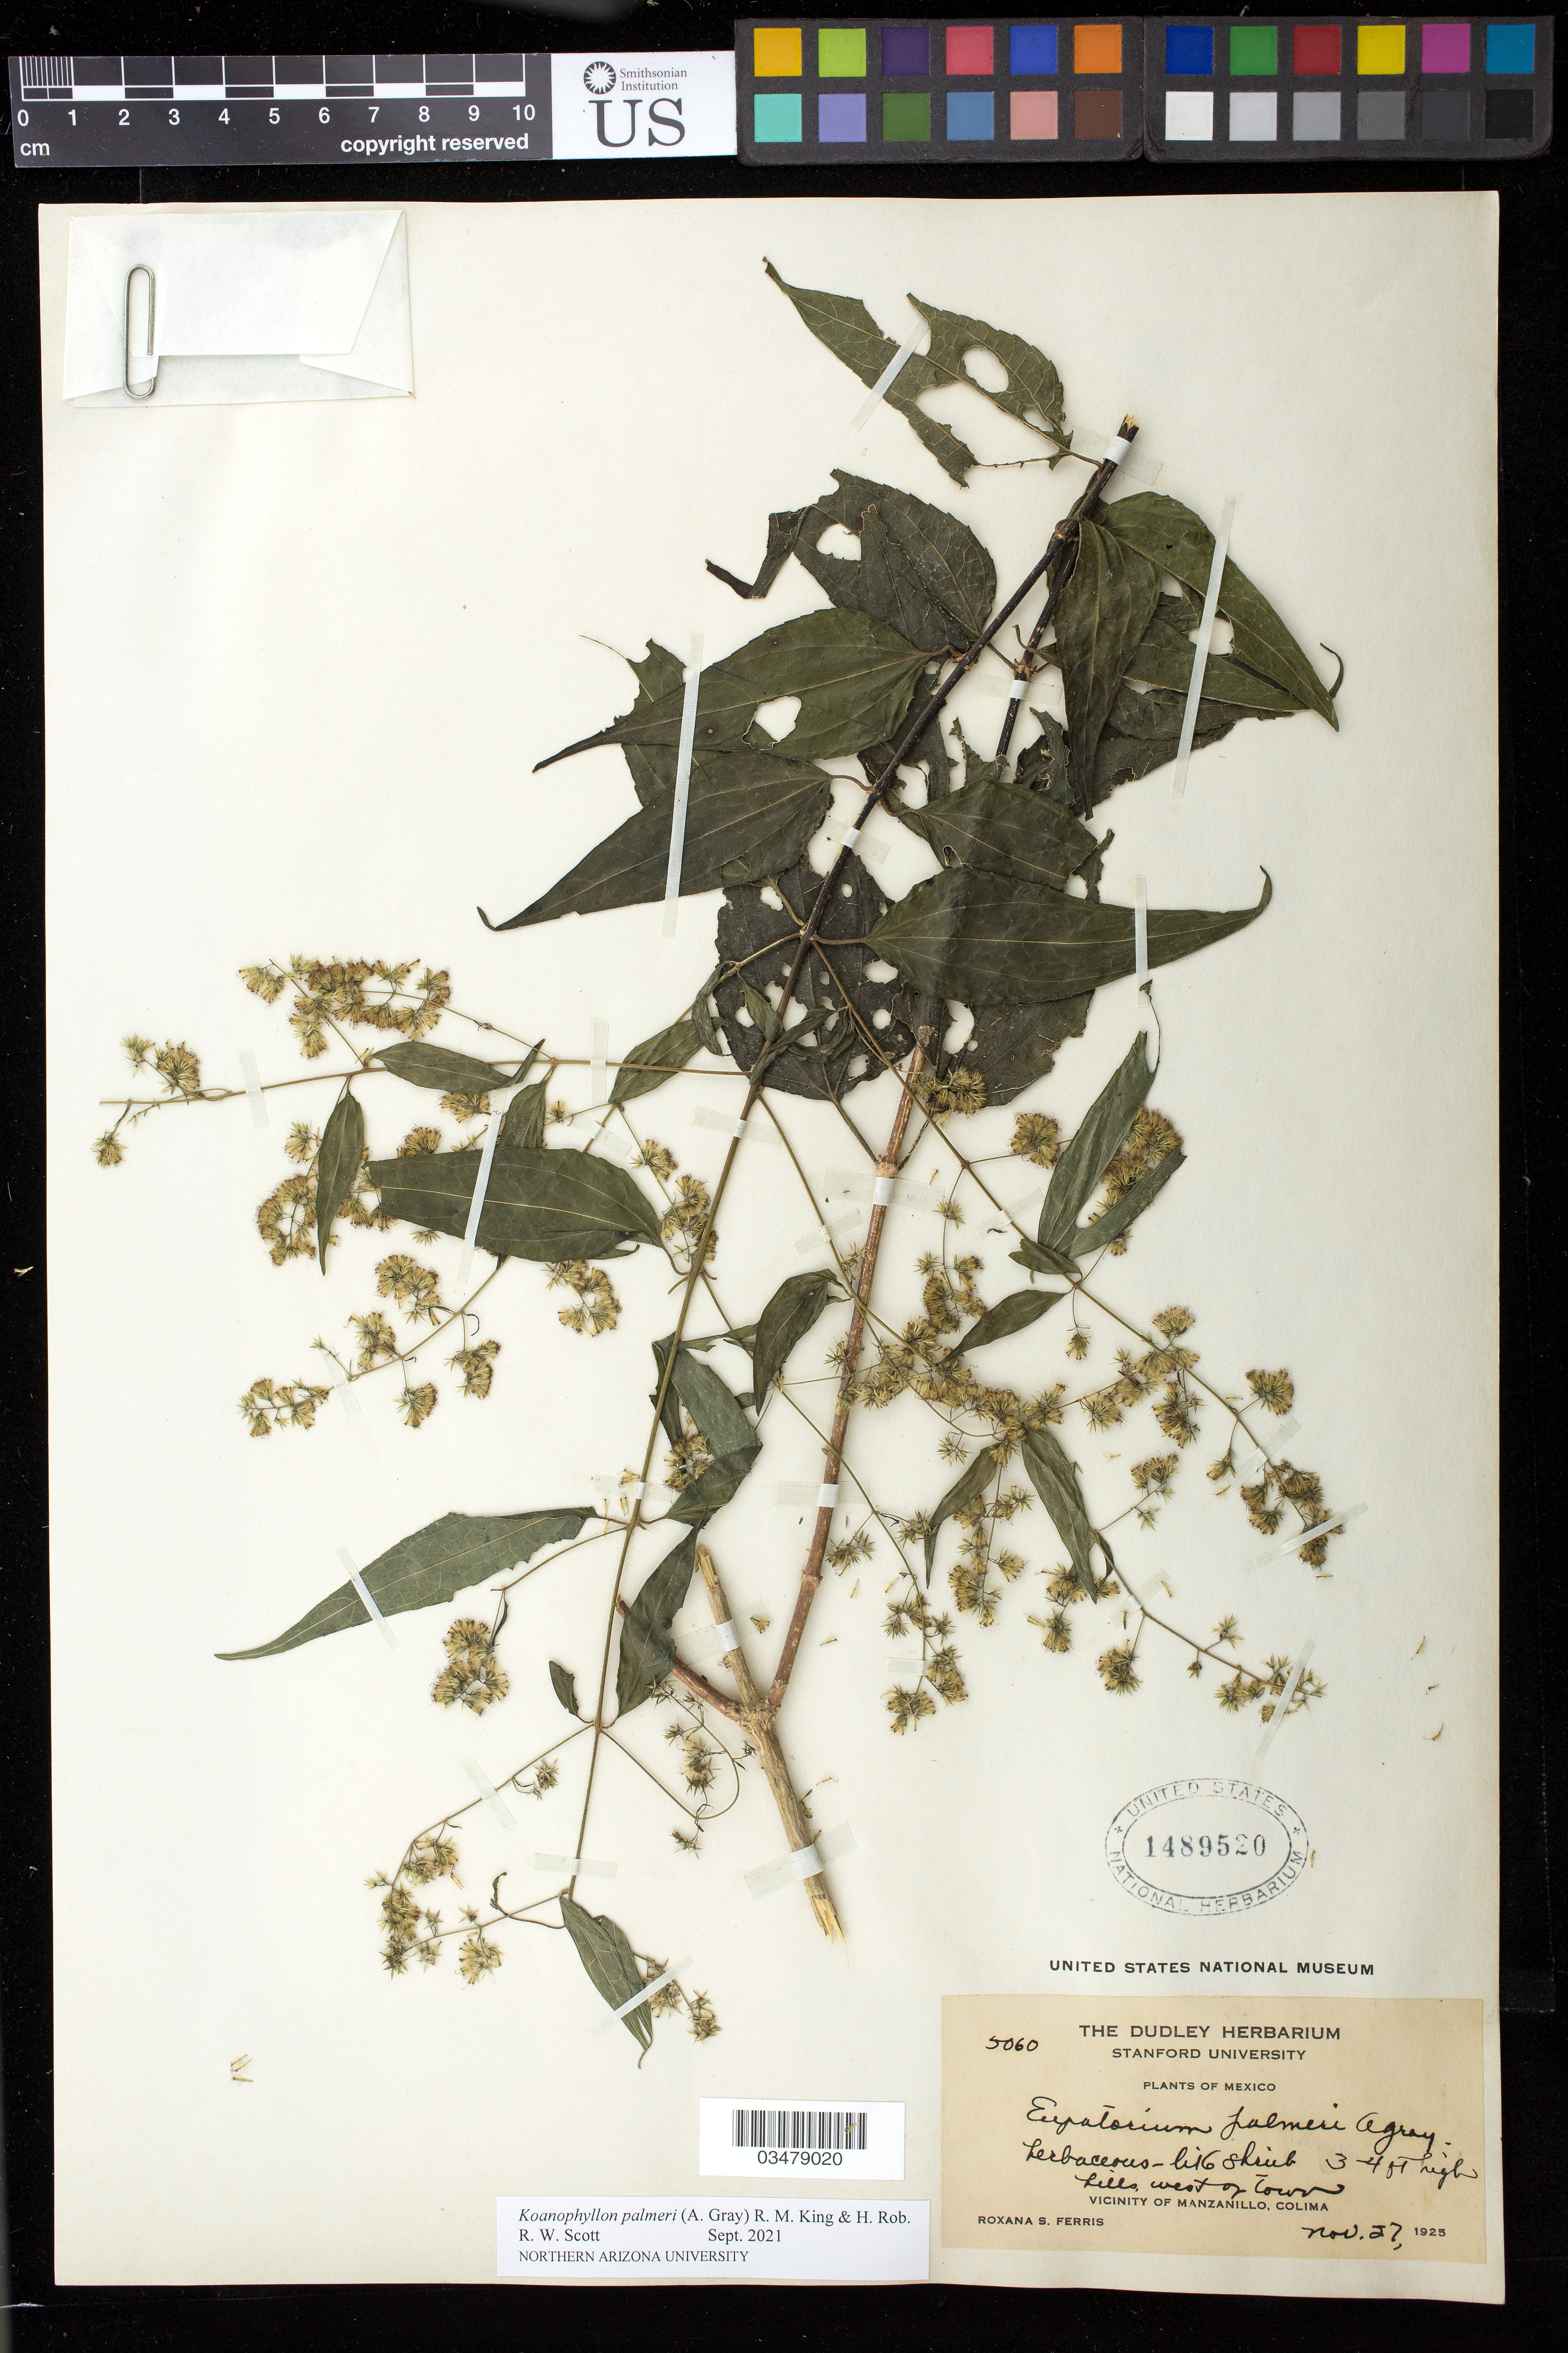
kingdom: Plantae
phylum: Tracheophyta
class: Magnoliopsida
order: Asterales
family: Asteraceae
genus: Koanophyllon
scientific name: Koanophyllon palmeri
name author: (A. Gray) R.M. King & H. Rob.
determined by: Scott, R. W.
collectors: R. S. Ferris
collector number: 5060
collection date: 1925-11-27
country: Mexico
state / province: Colima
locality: Hills west, Mazanillo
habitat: Hills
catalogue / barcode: US 1489520